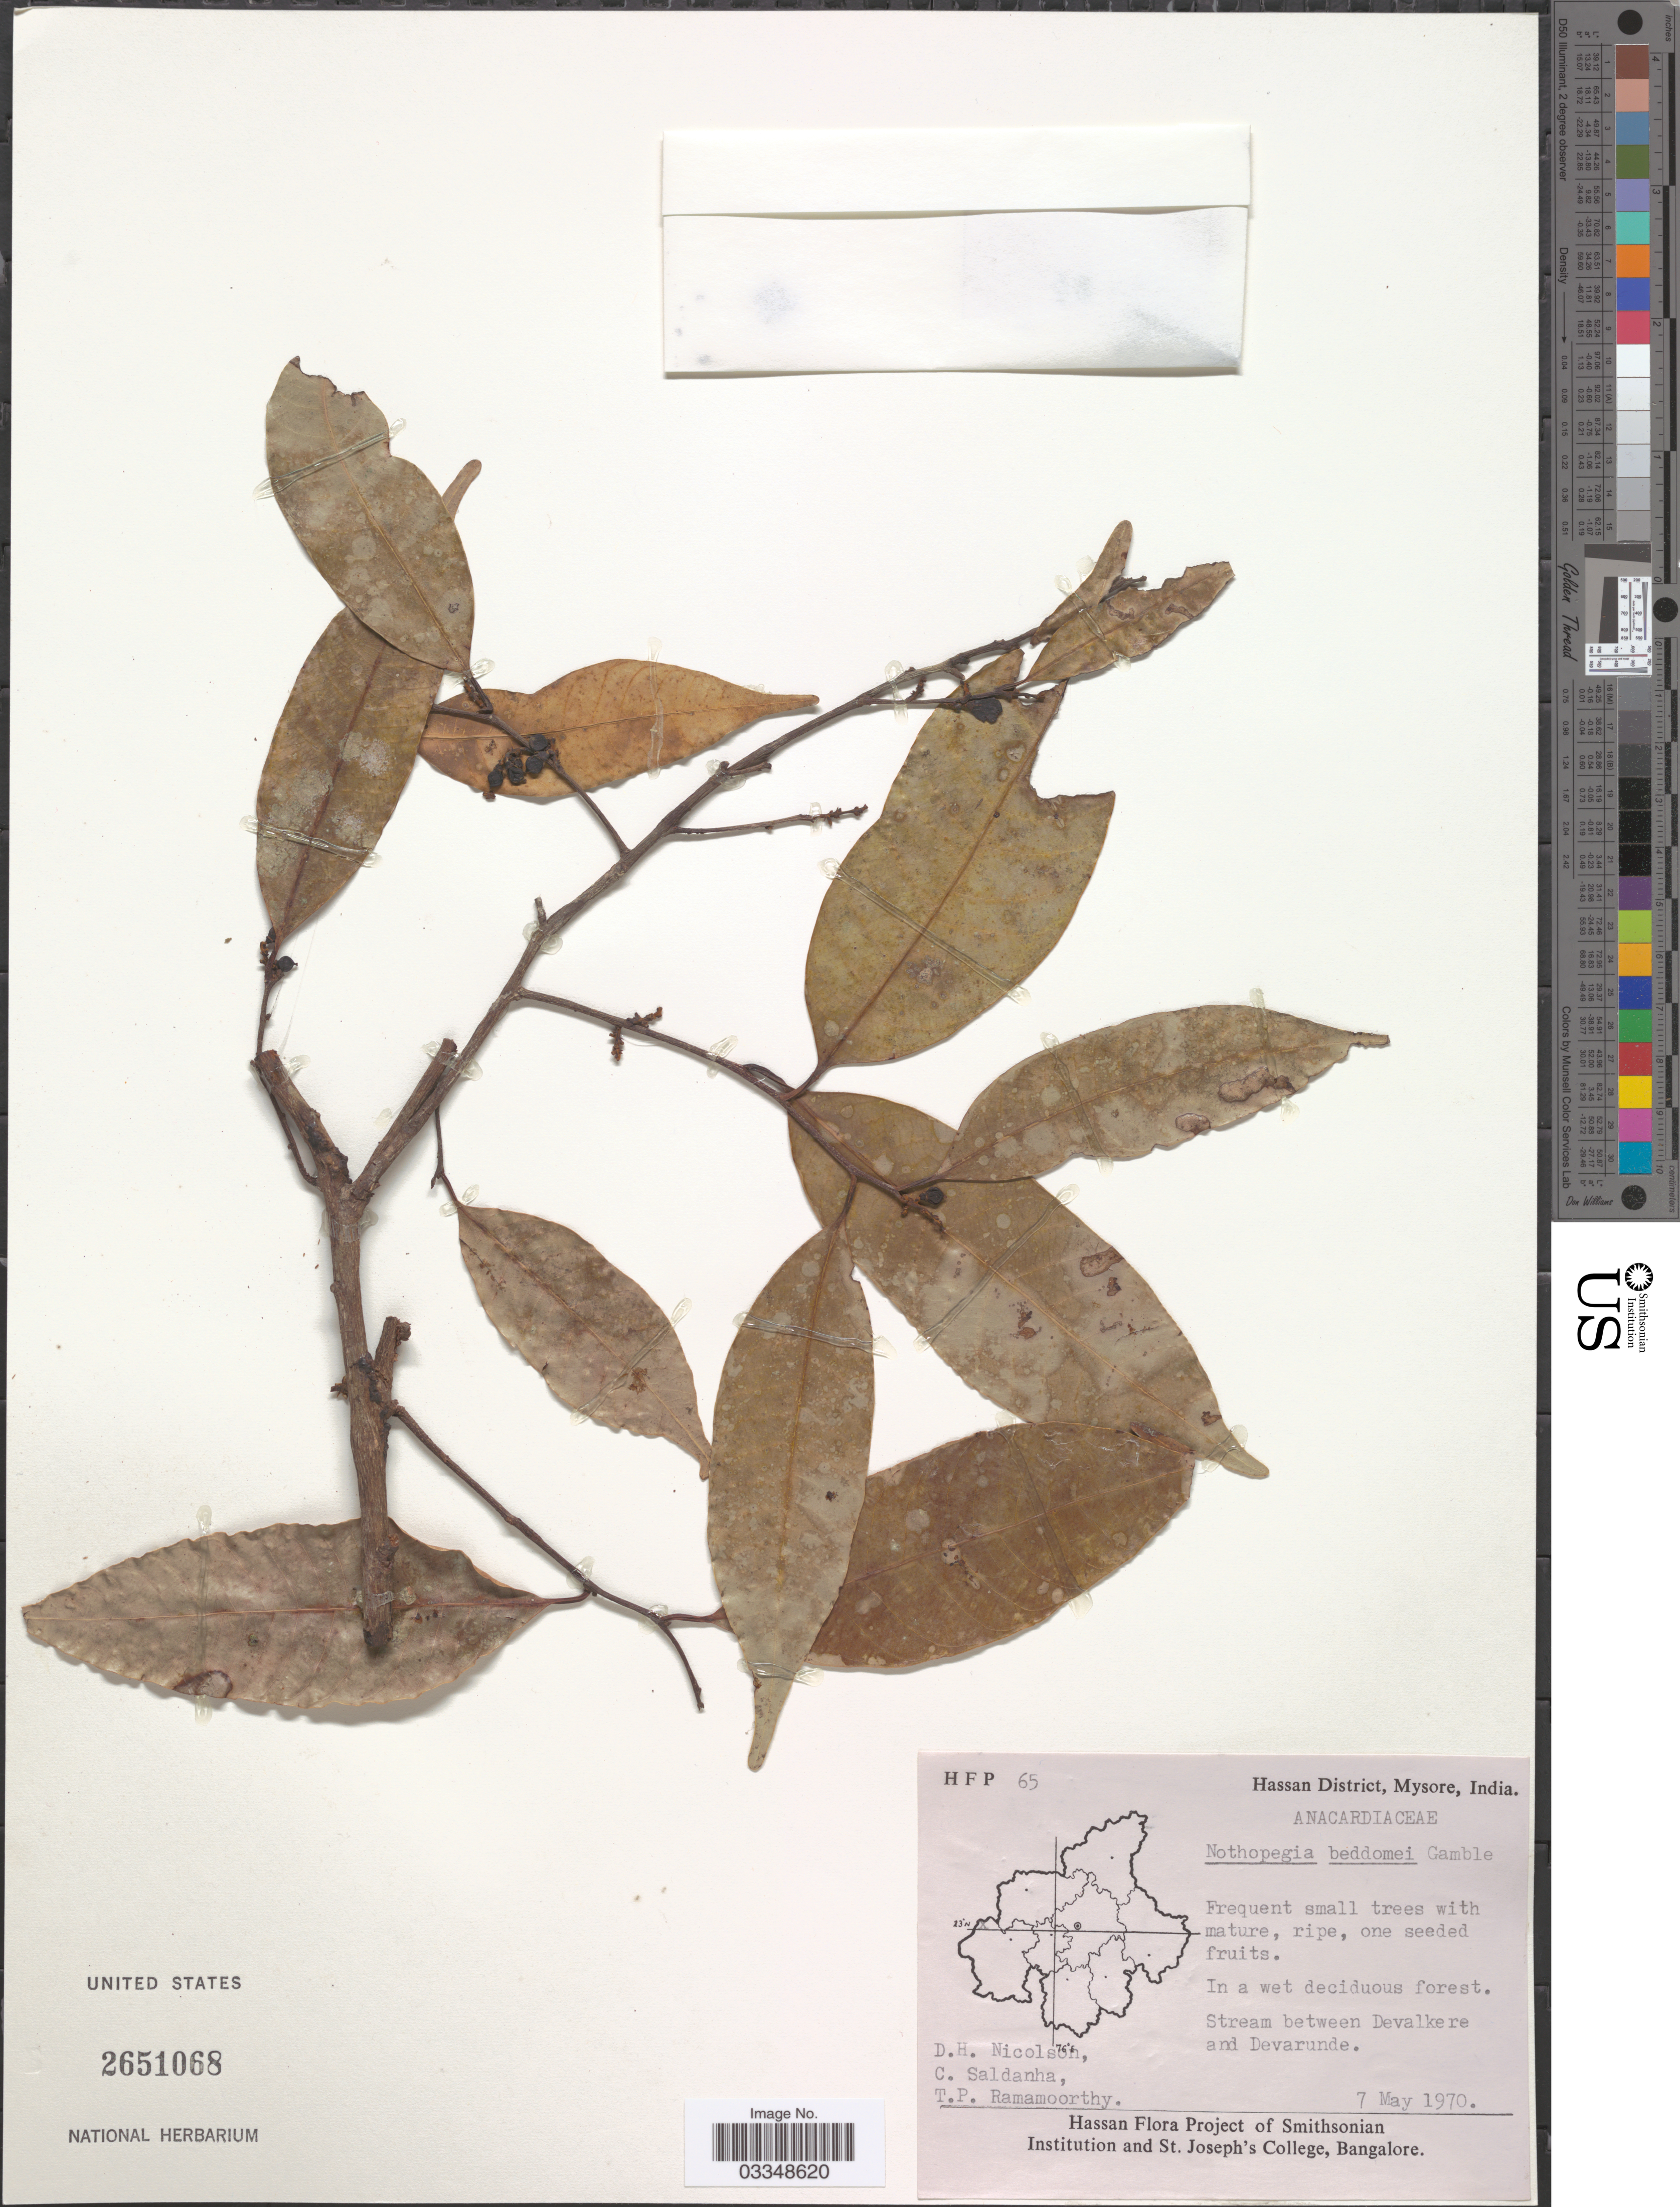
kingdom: Plantae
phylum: Tracheophyta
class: Magnoliopsida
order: Sapindales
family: Anacardiaceae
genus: Nothopegia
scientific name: Nothopegia beddomei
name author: Gamble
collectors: D. H. Nicolson, C. Saldanha & T. P. Ramamoorthy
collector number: HFP 65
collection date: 1970-05-07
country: India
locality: Hassan District, Mysore. Stream between Devalkere and Devarunde.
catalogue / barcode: US 2651068